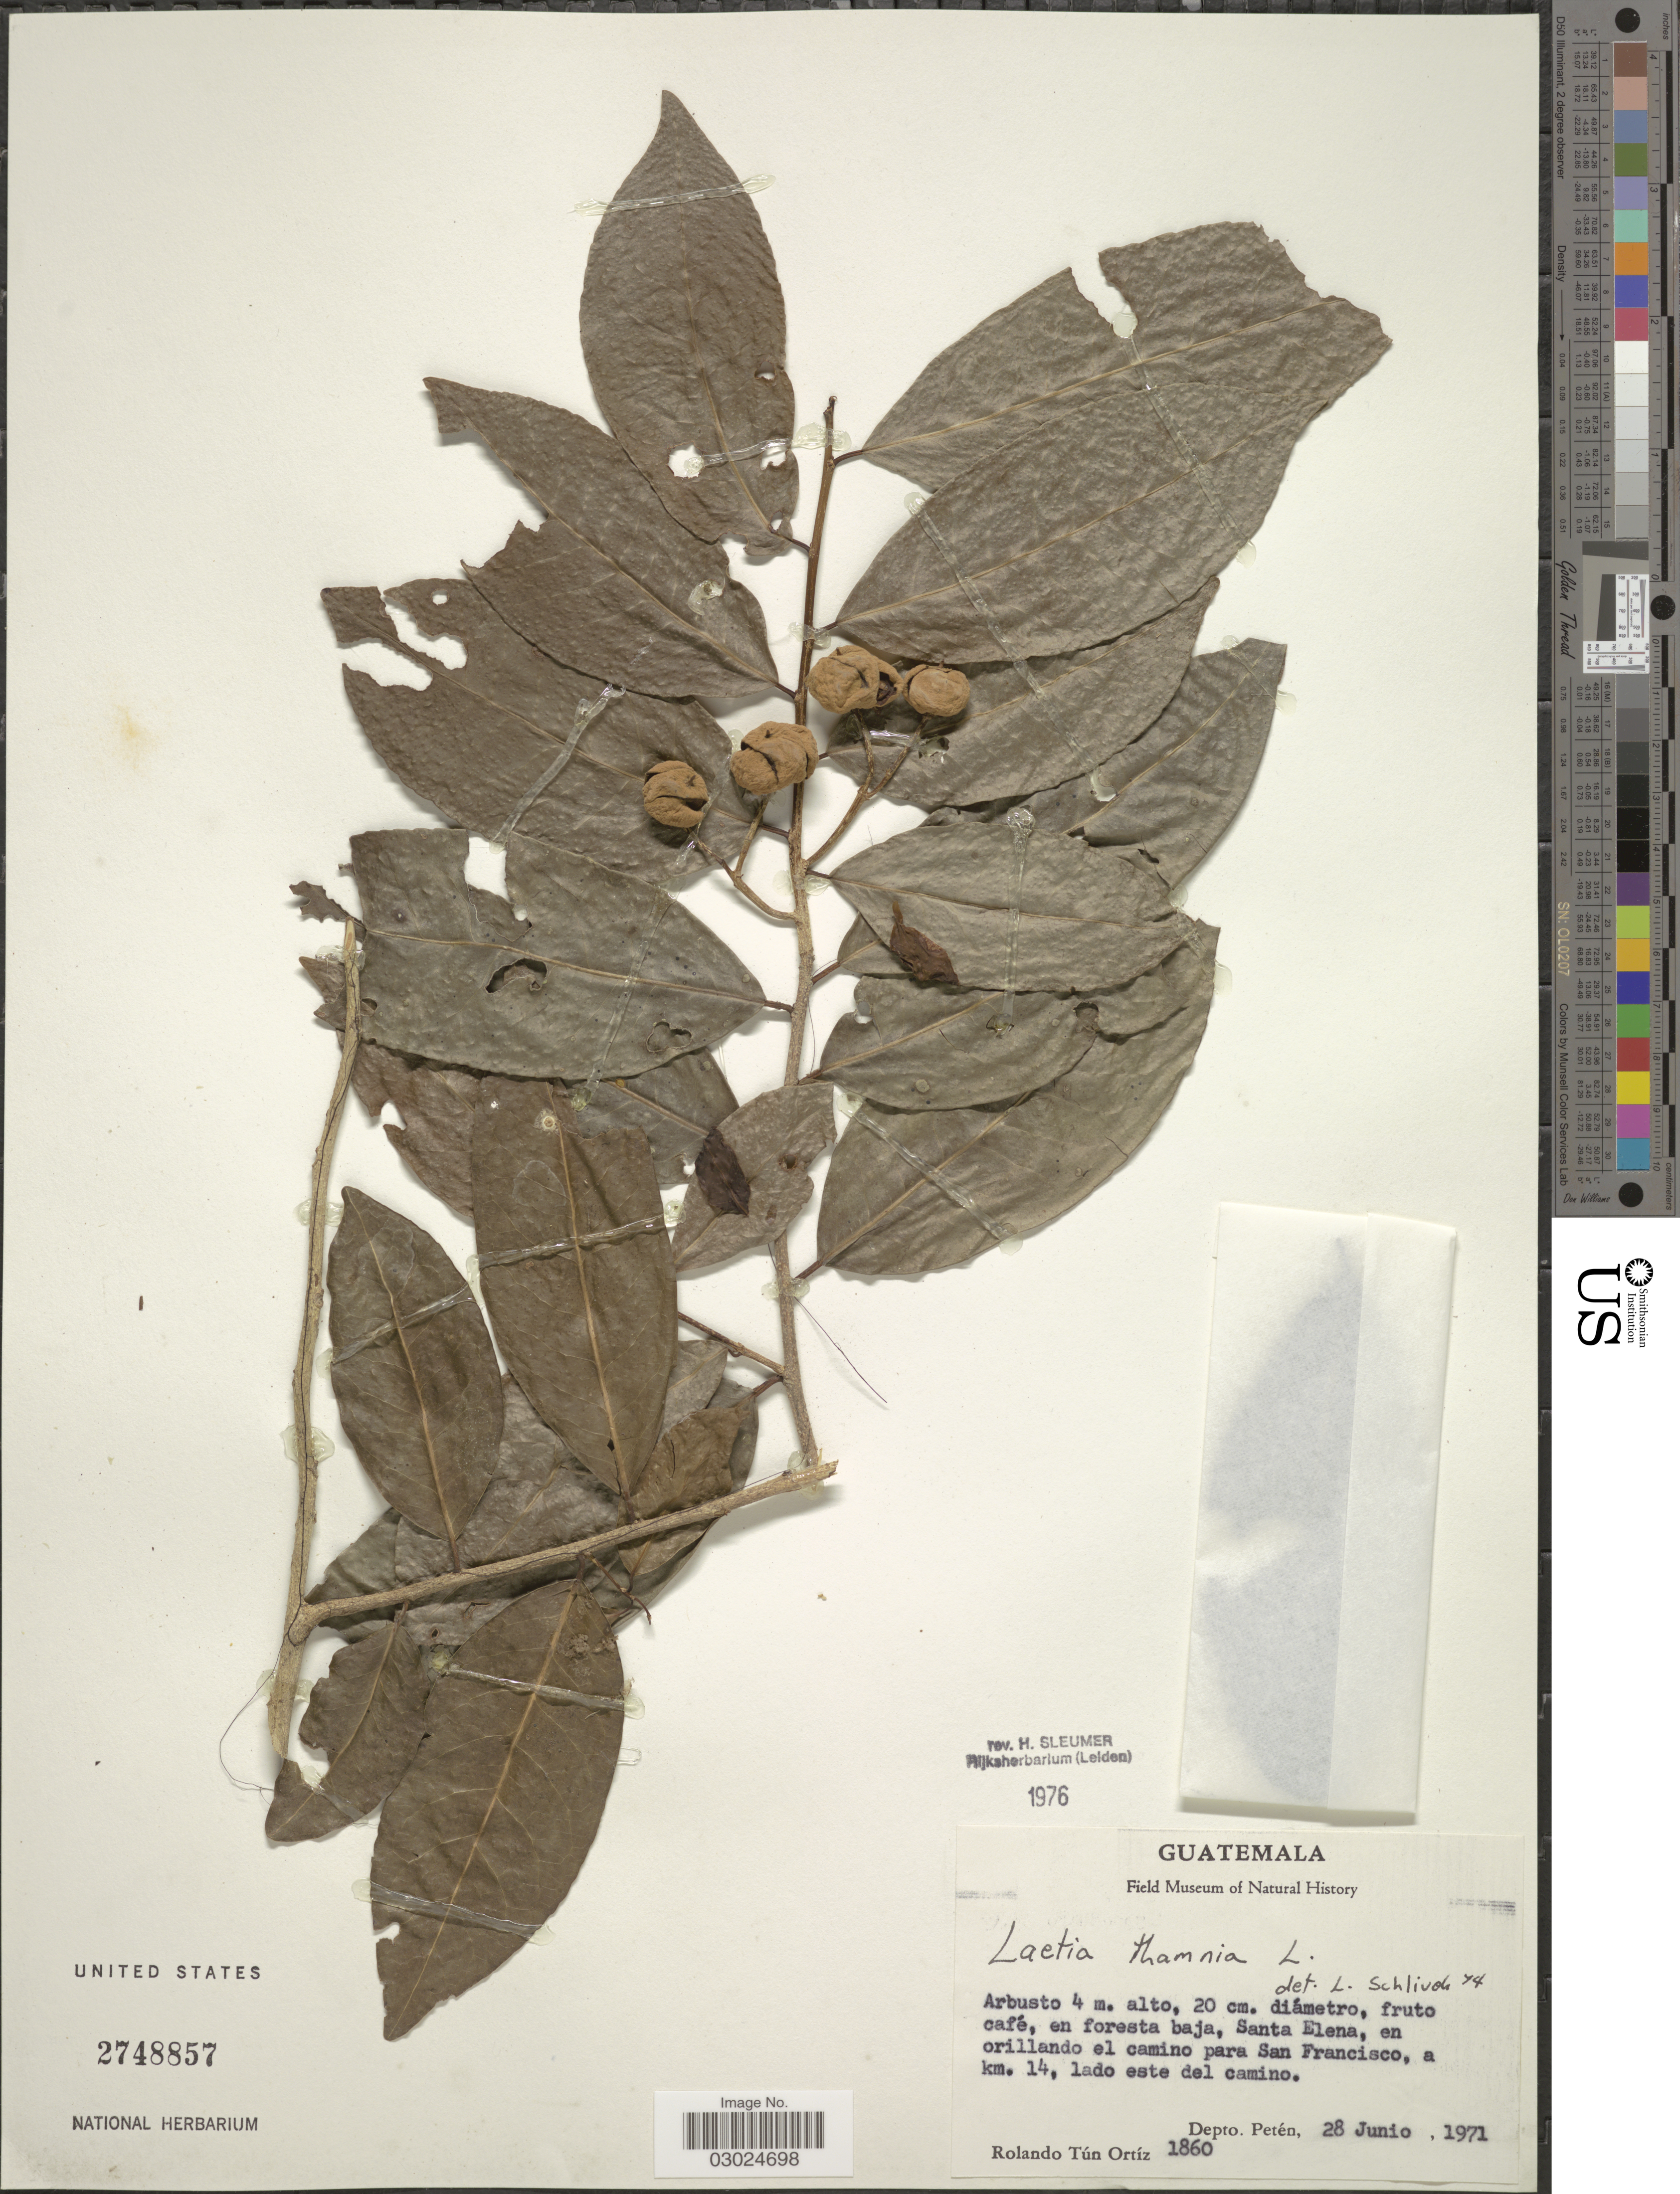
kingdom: Plantae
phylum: Tracheophyta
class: Magnoliopsida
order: Malpighiales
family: Salicaceae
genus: Laetia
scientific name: Laetia thamnia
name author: L.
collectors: R. Tún Ortíz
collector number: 1860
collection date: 1971-06-28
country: Guatemala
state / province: El Petén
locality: Santa Elena, en orillando el camino para San Francisco, a km. 14, lado este del camino, Depto. Petén.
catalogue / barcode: US 2748857